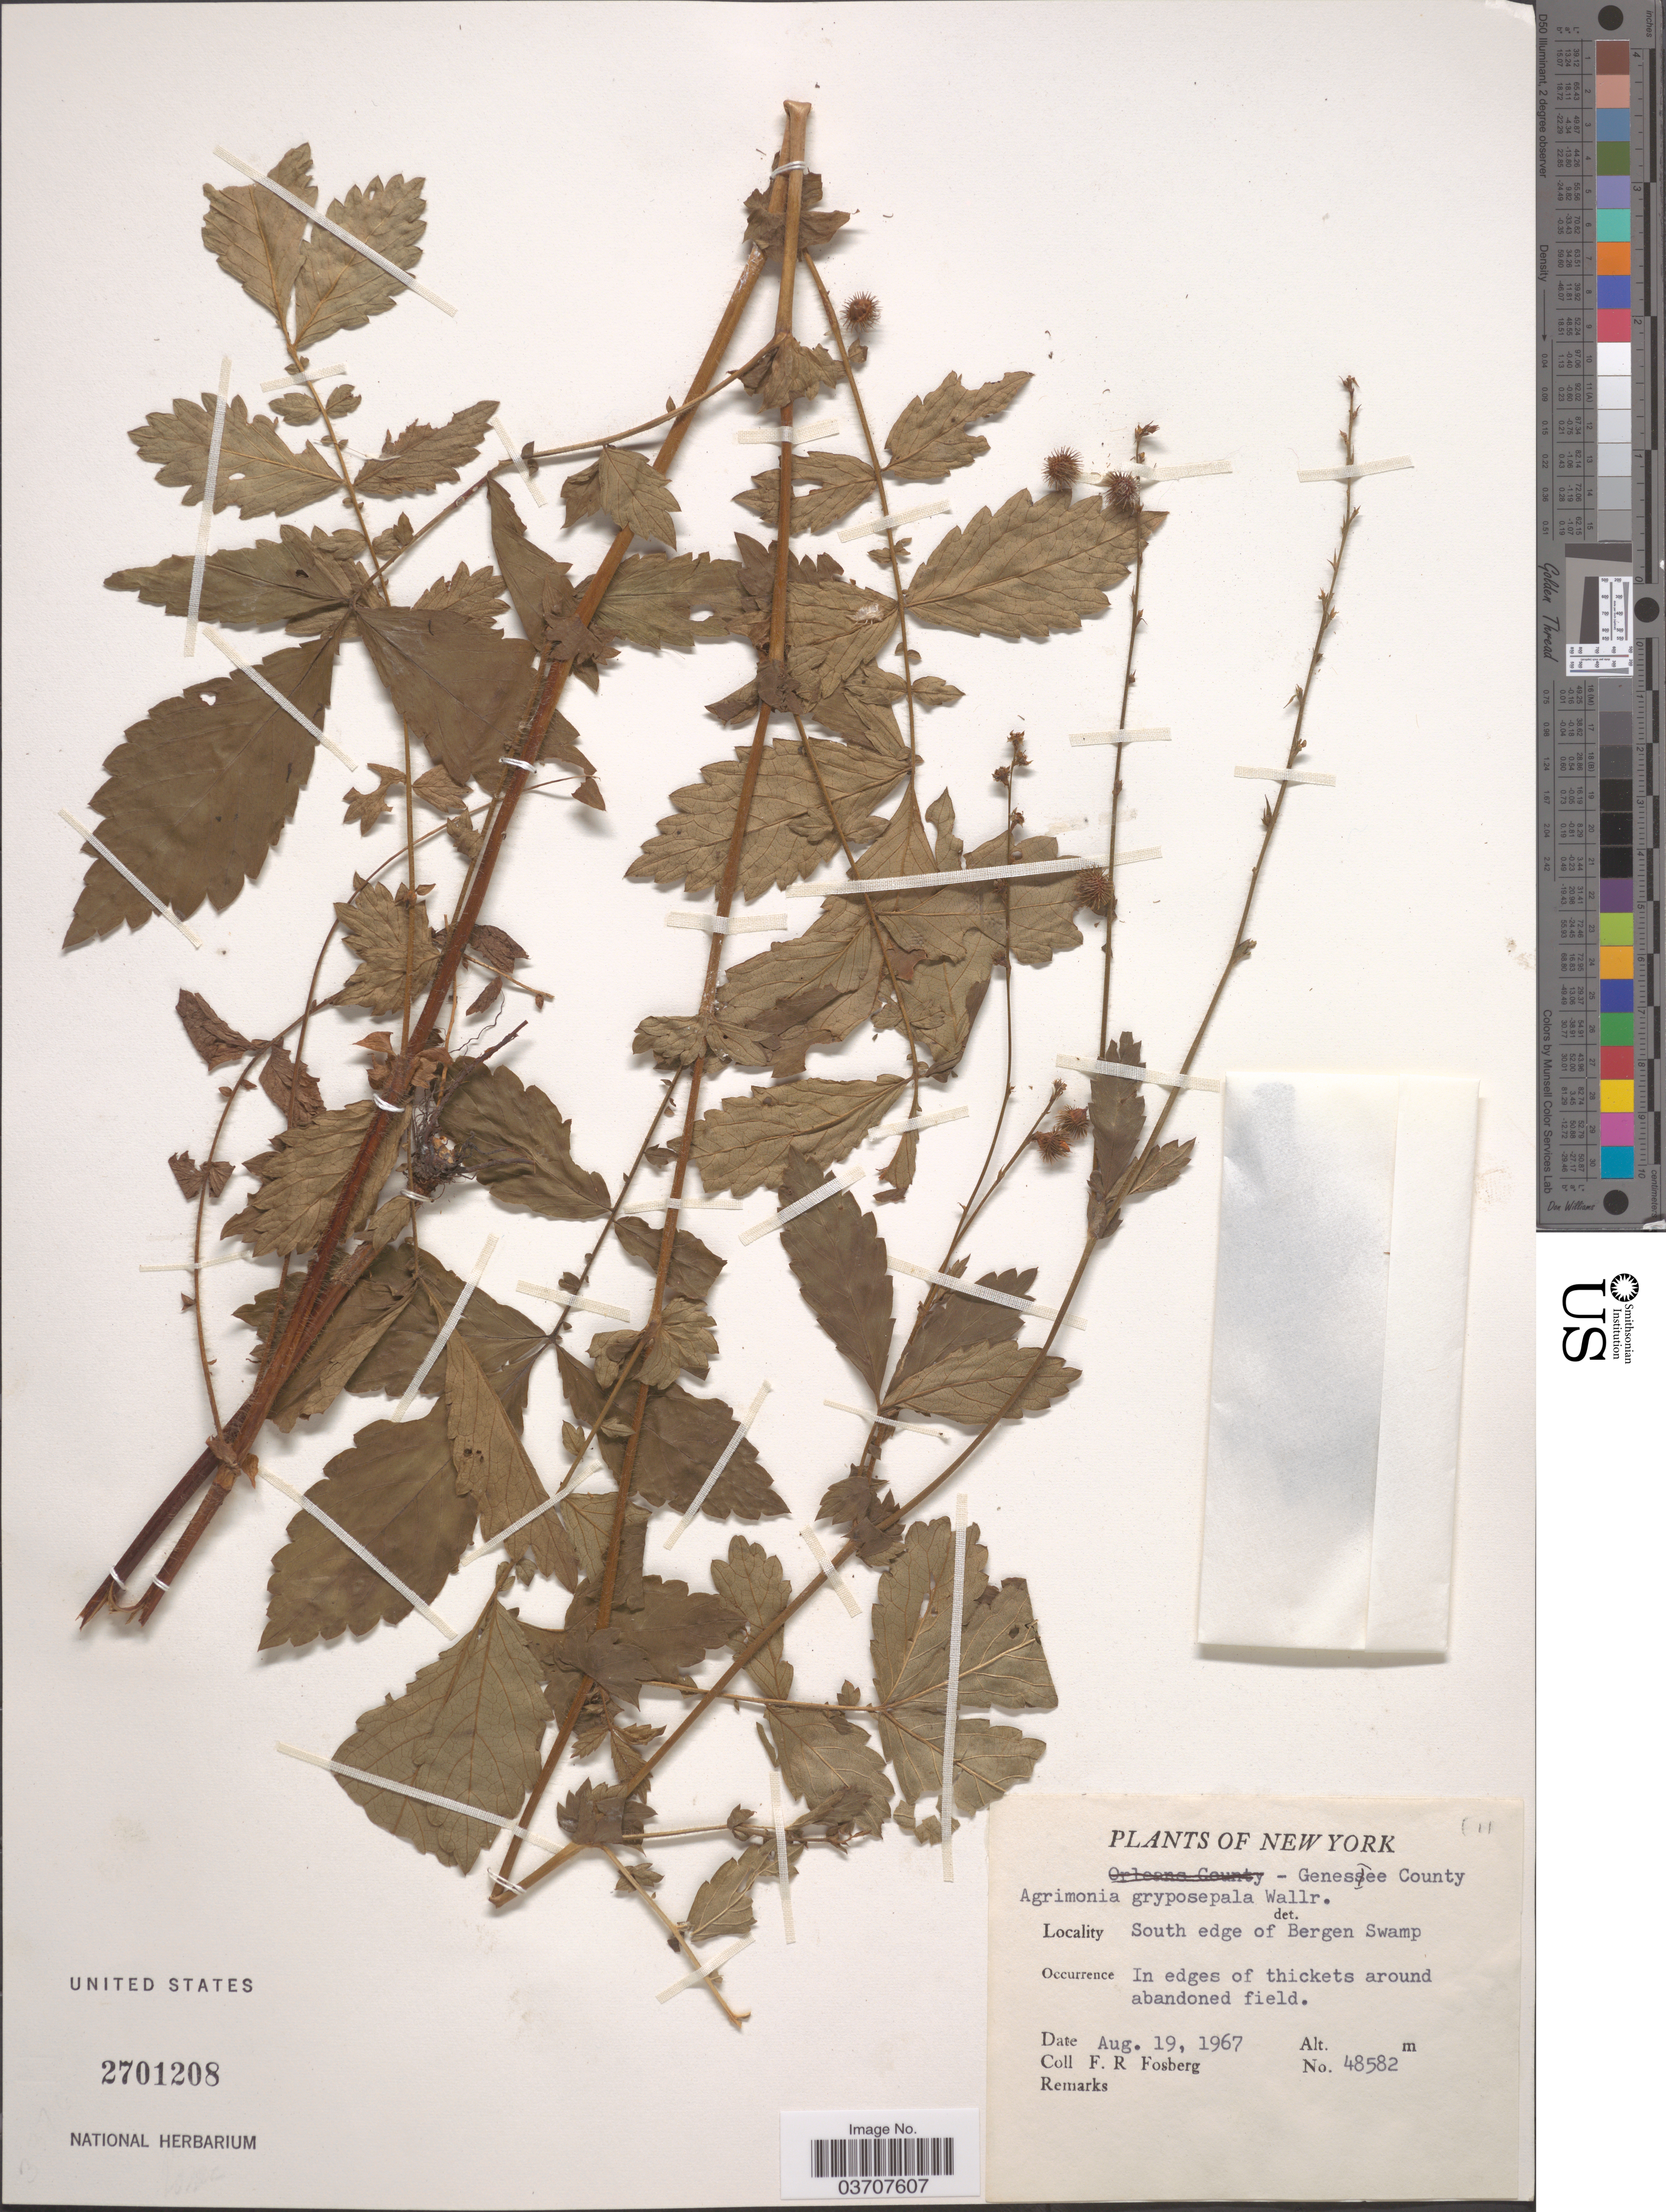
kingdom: Plantae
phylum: Tracheophyta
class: Magnoliopsida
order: Rosales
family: Rosaceae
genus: Agrimonia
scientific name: Agrimonia gryposepala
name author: Wallr.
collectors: F. R. Fosberg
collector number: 48582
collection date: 1967-08-19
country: United States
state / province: New York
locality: South edge of Bergen Swamp. Genesee County.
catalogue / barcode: US 2701208